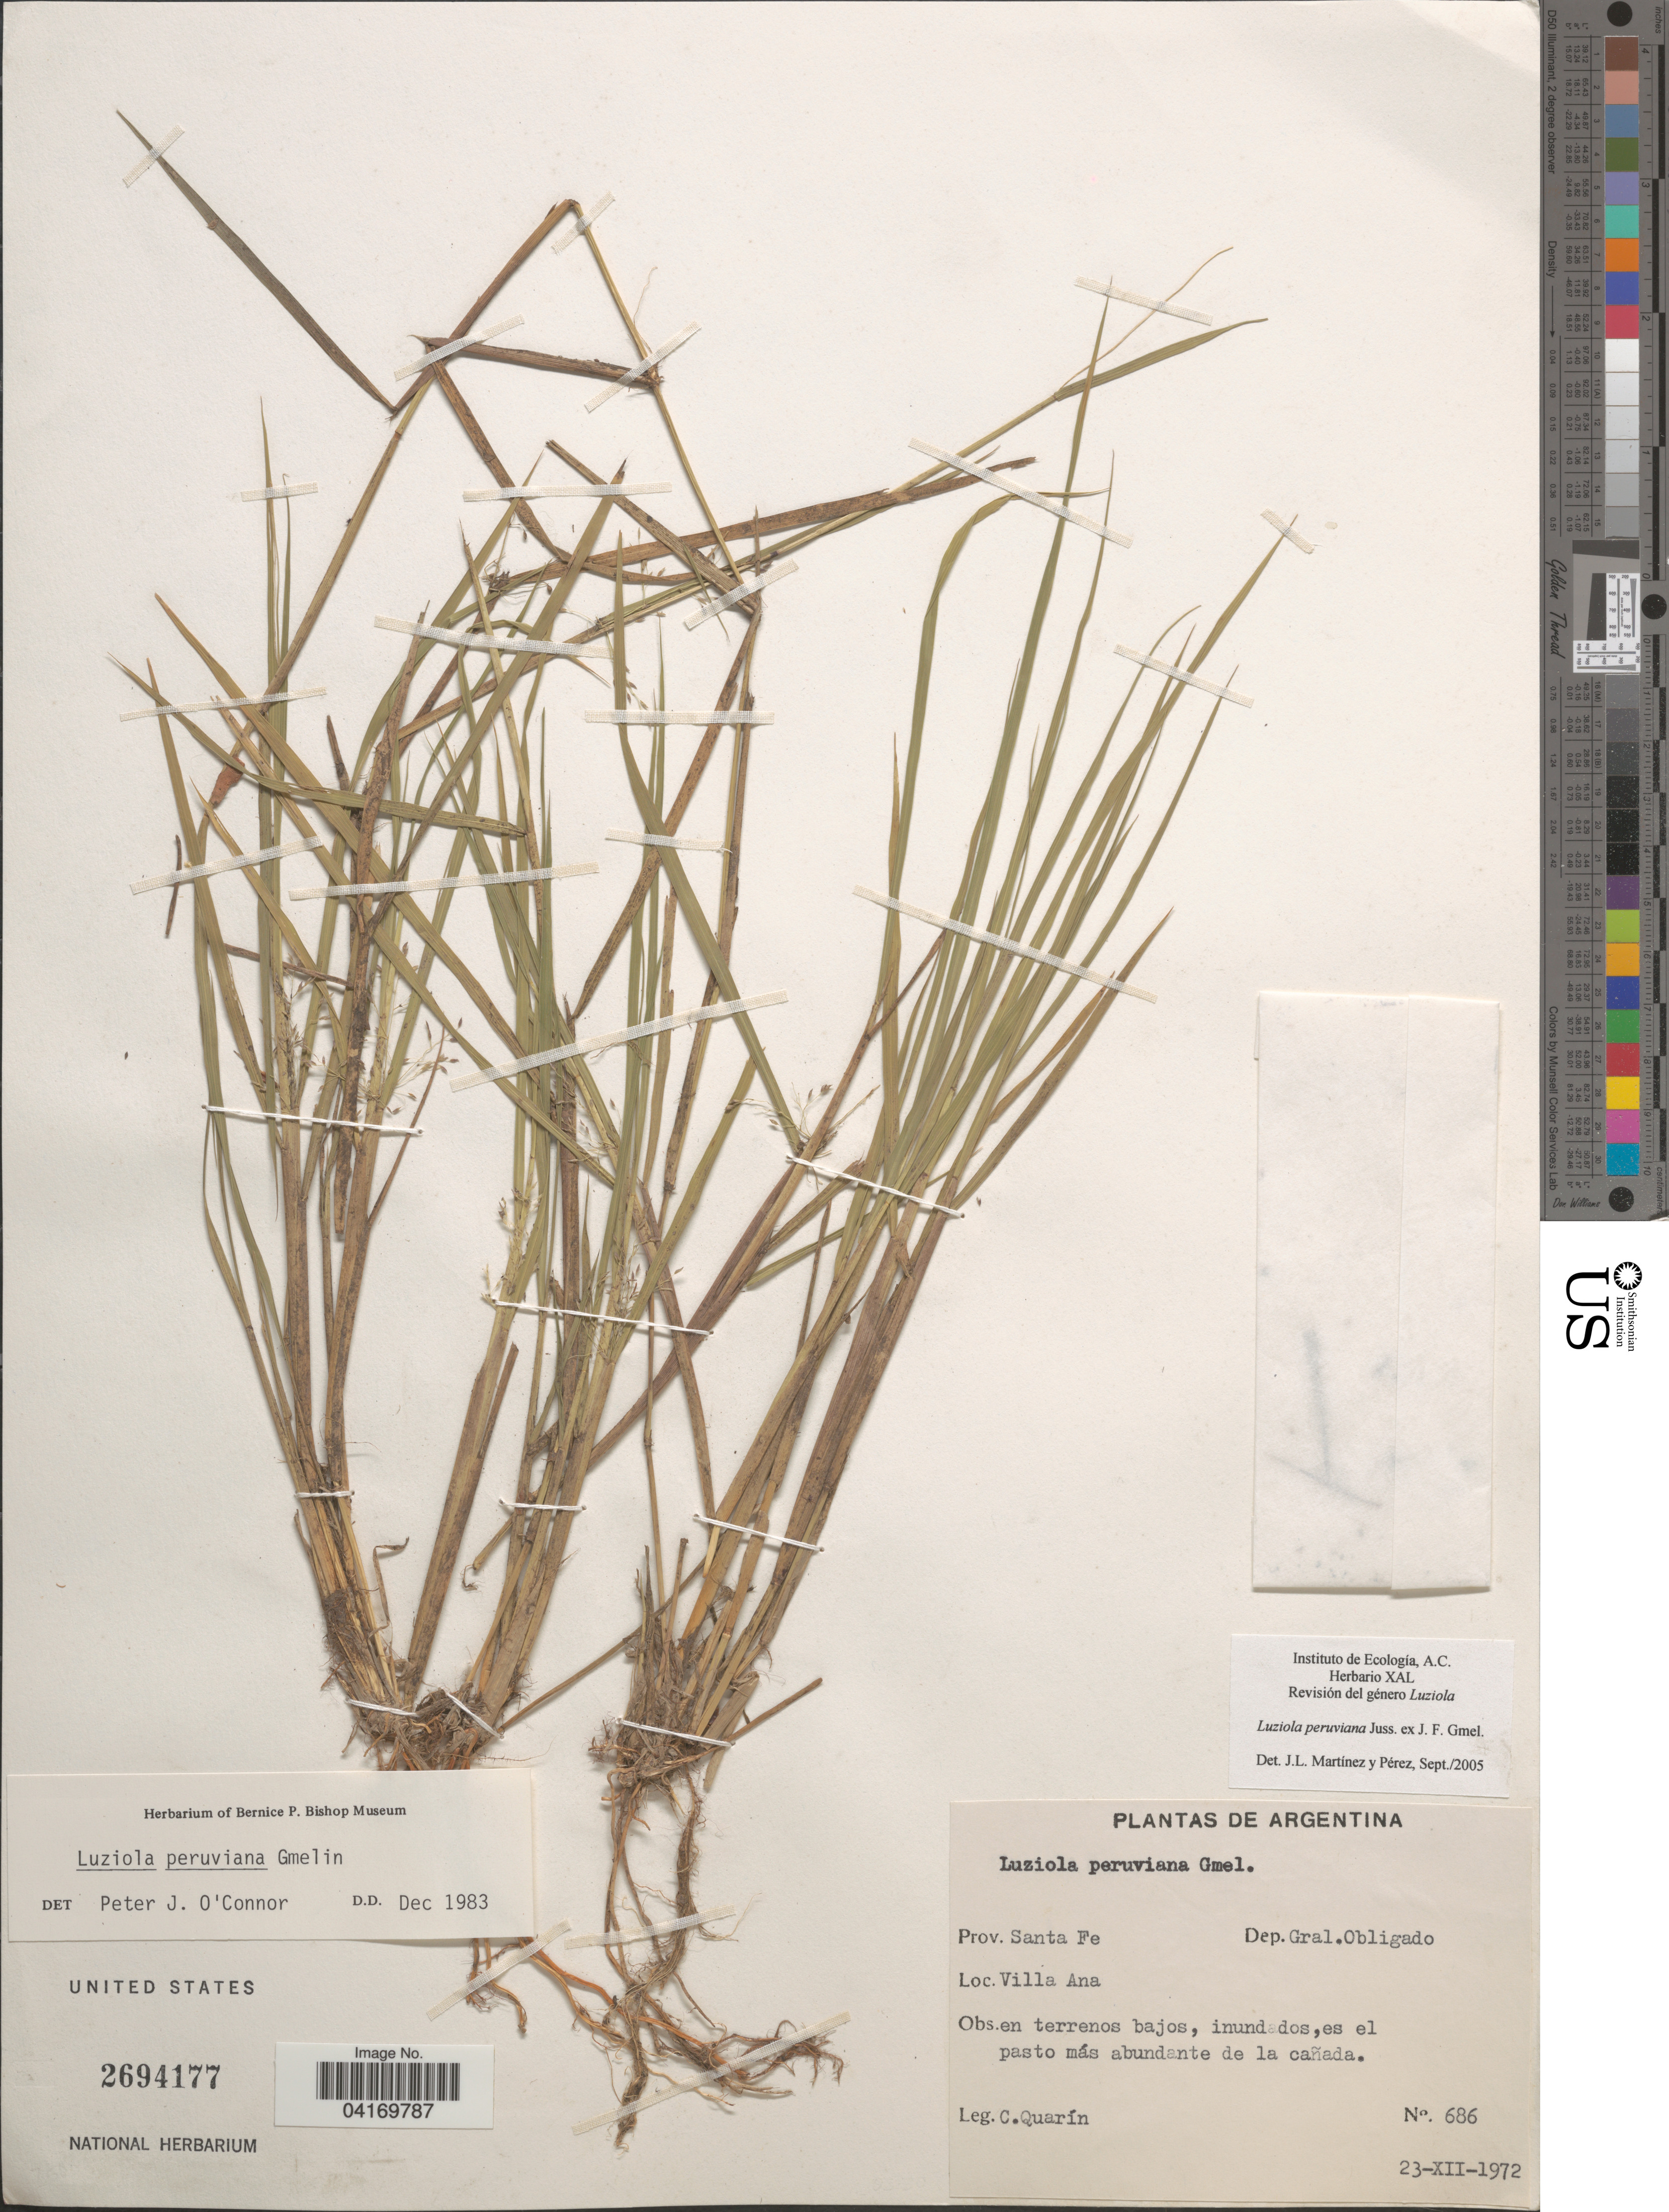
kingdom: Plantae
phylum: Tracheophyta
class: Liliopsida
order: Poales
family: Poaceae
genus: Luziola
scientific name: Luziola peruviana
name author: Juss. ex J.F. Gmel.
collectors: C. Quarín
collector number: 686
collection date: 1972-12-23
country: Argentina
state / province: Santa Fe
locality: Dep. Gral. Obligado. Villa Ana.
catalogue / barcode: US 2694177